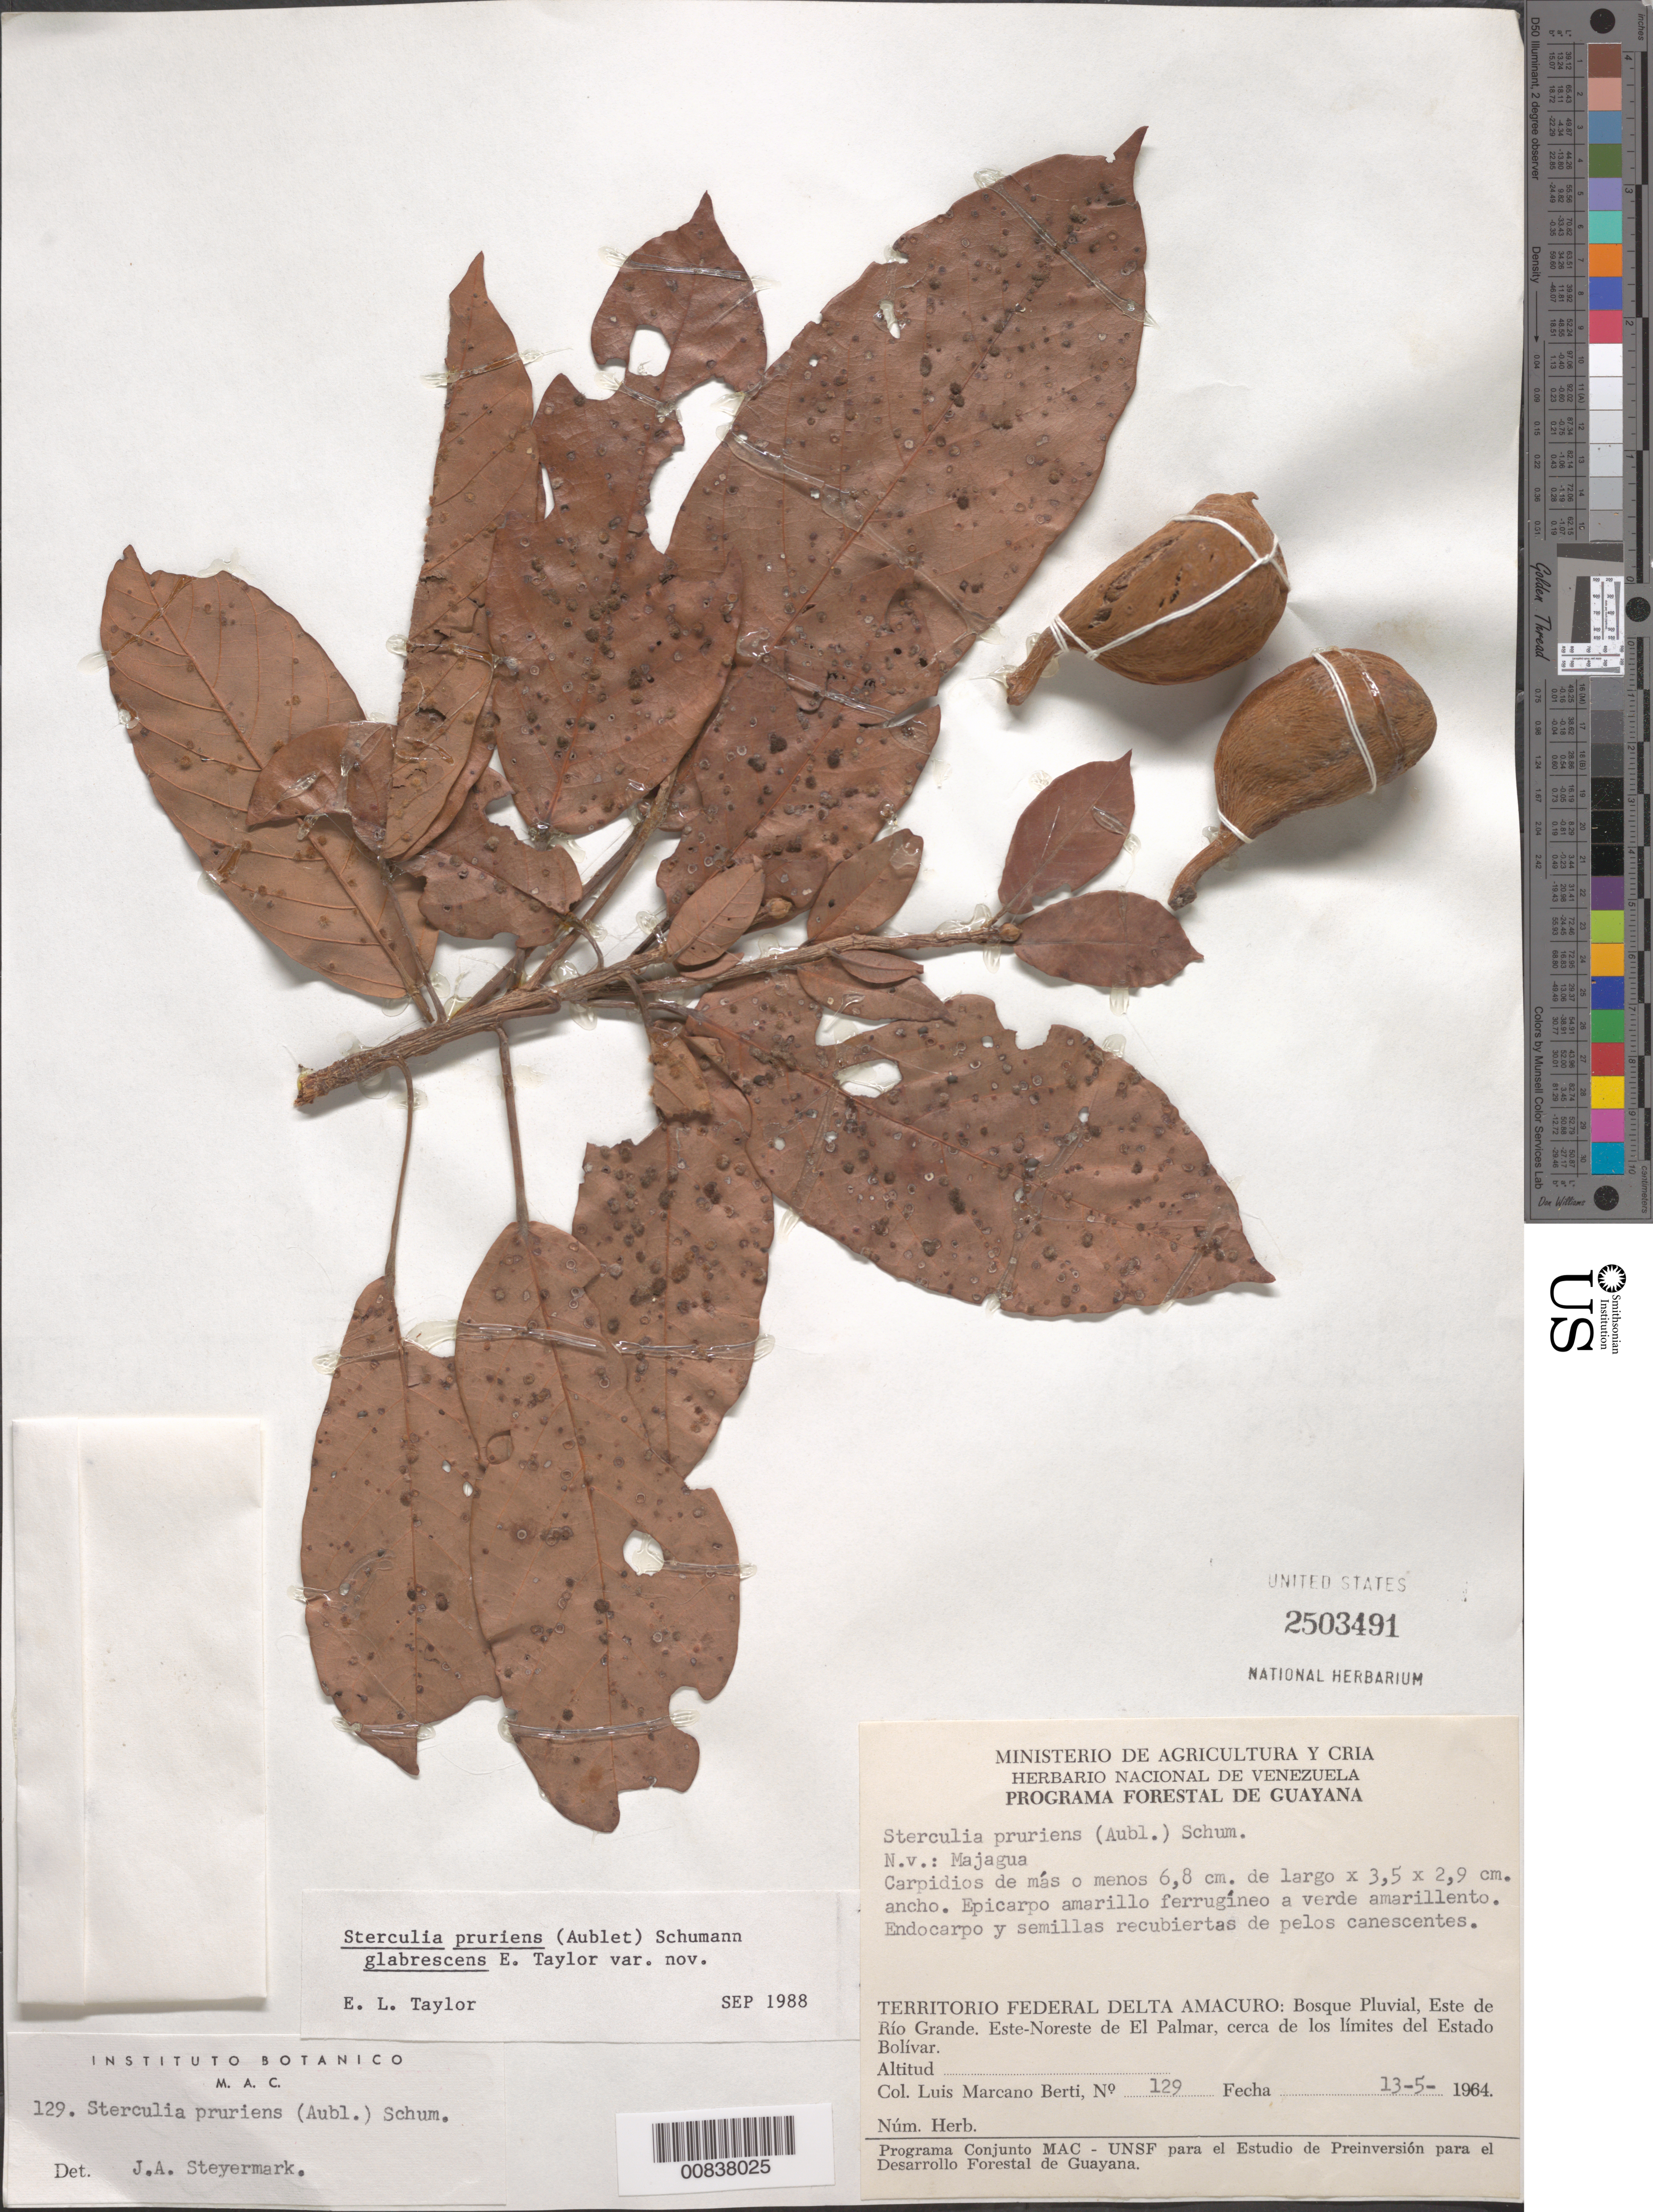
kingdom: Plantae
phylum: Tracheophyta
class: Magnoliopsida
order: Malvales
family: Malvaceae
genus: Sterculia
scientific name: Sterculia pruriens var. glabrescens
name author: E.L. Taylor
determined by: Taylor, E. L.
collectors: L. Marcano-Berti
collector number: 129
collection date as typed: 13-May-64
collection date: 1964-05-13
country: Venezuela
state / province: Delta Amacuro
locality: Este de Río Grande, ENE de El Palmar, cerca de los limites del Estado Bolívar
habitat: Bosque pluvial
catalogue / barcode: US 2503491